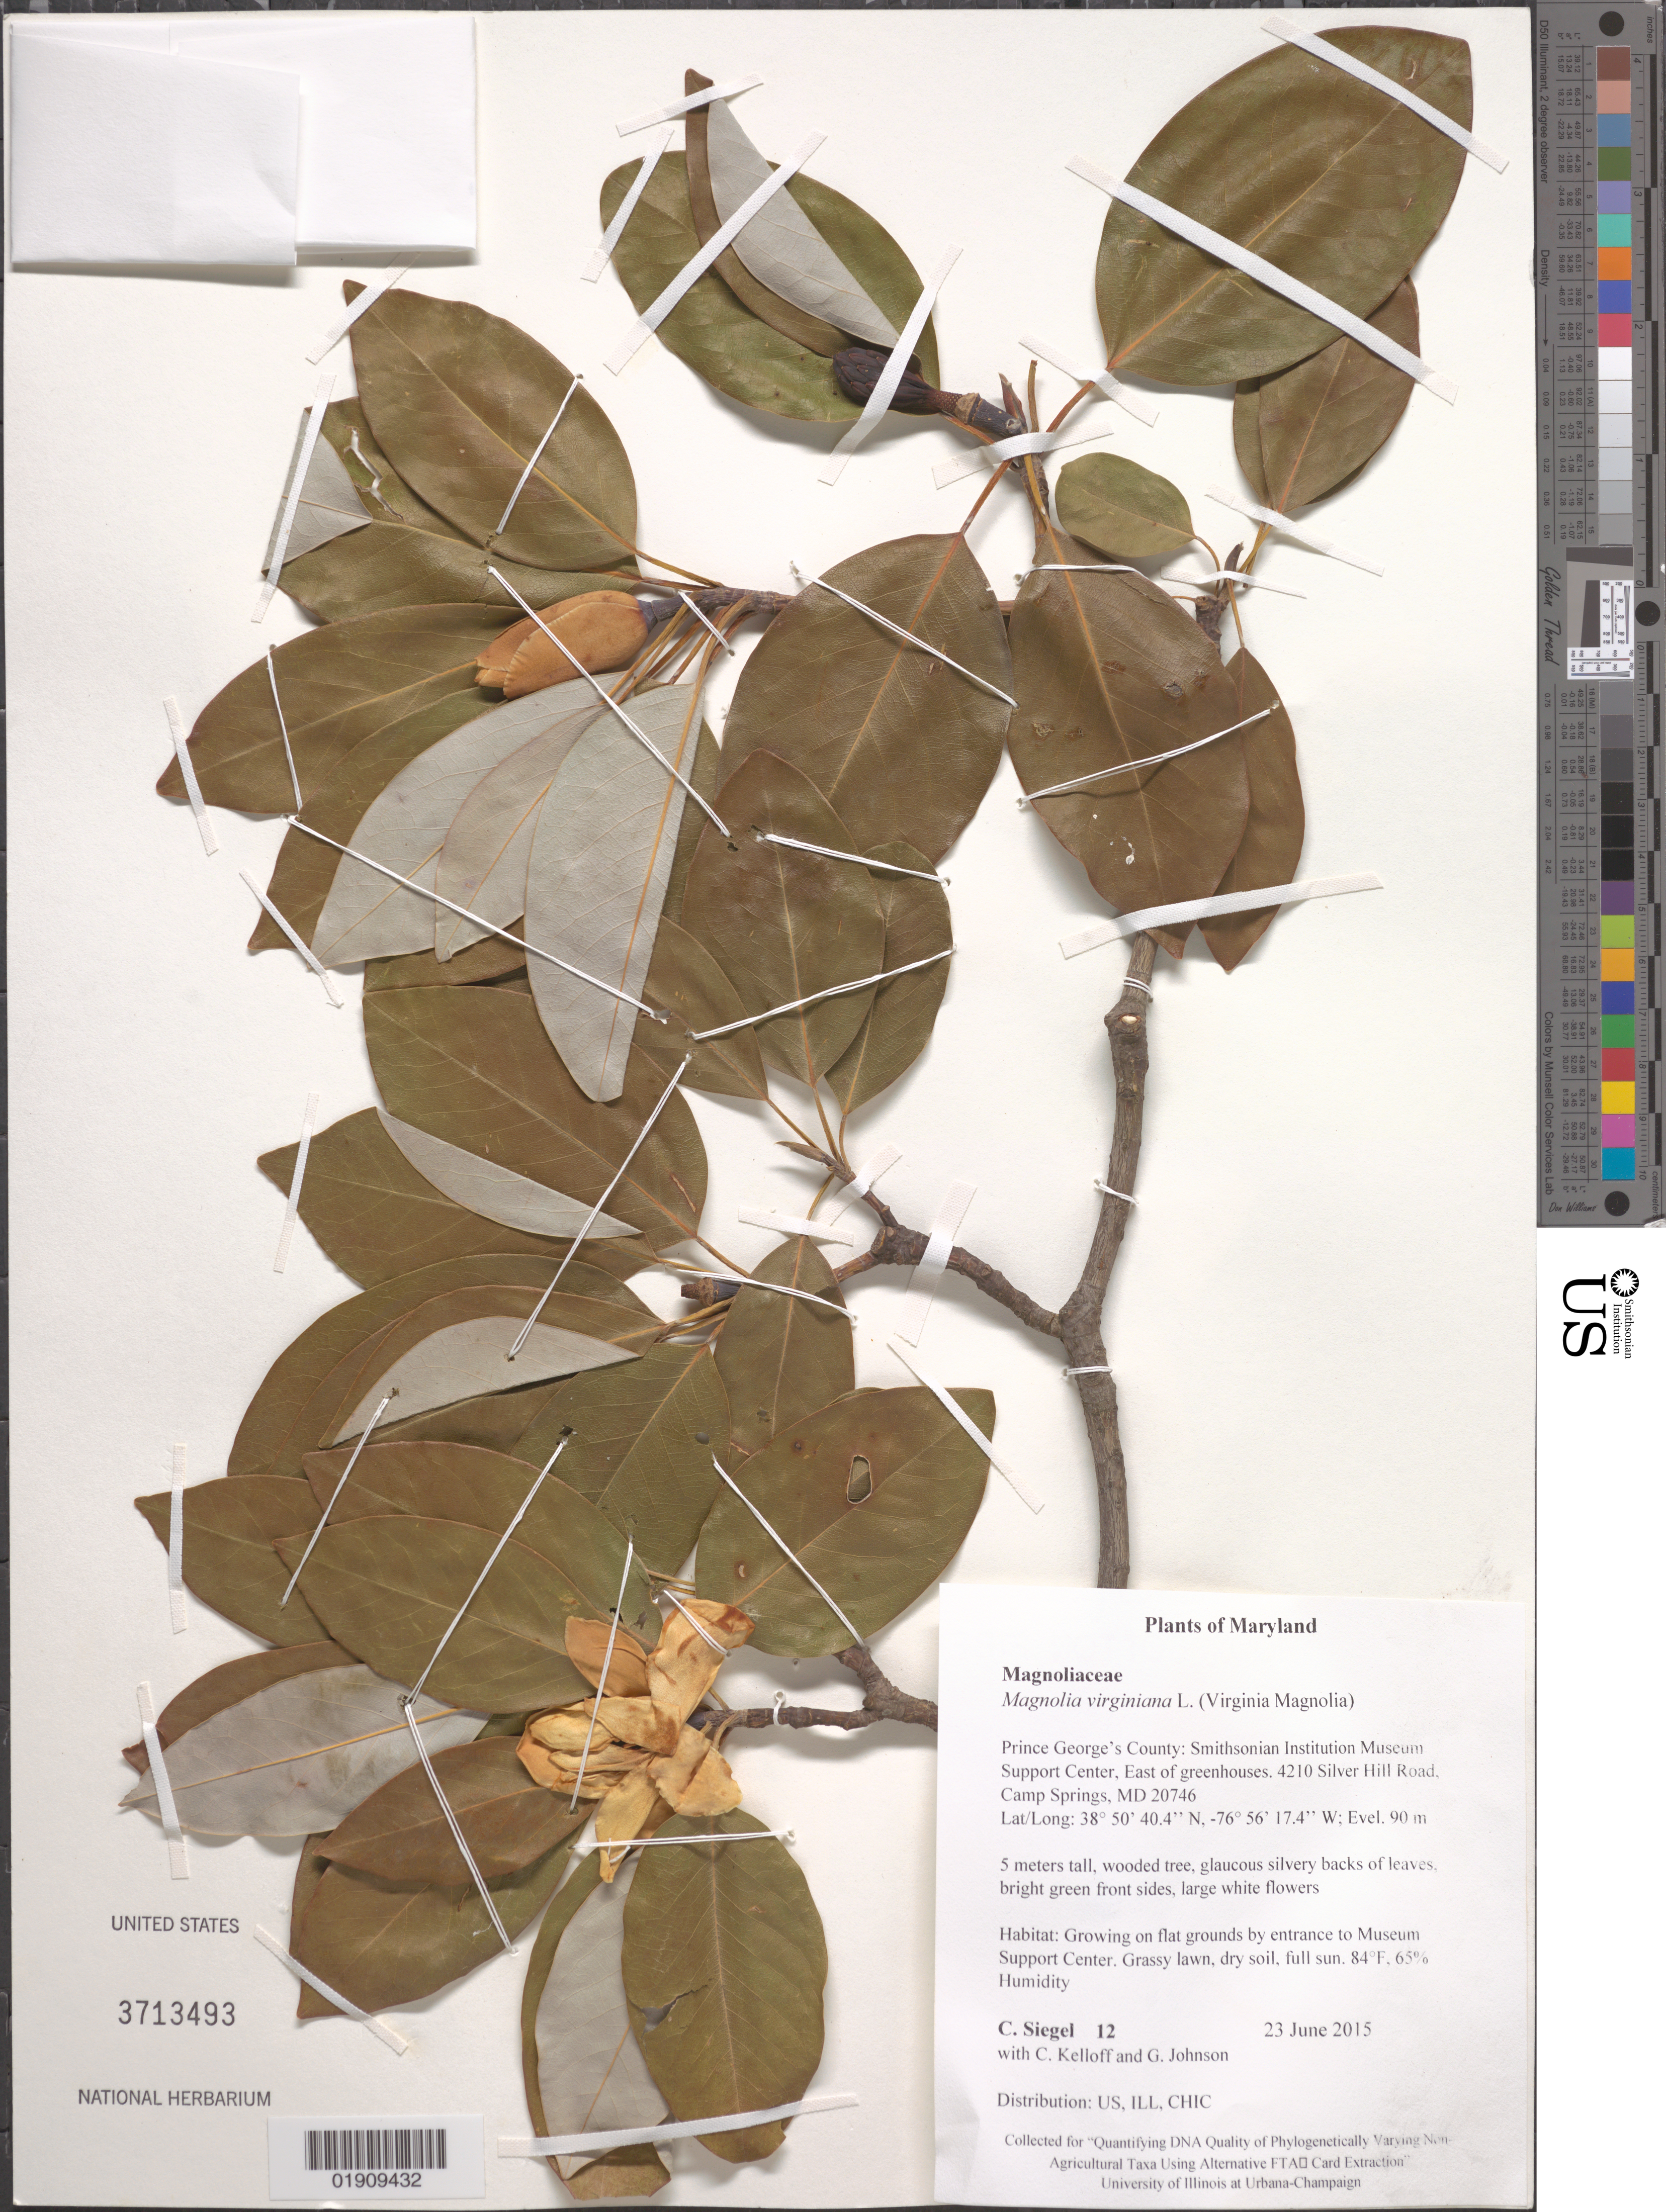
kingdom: Plantae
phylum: Tracheophyta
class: Magnoliopsida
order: Magnoliales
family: Magnoliaceae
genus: Magnolia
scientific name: Magnolia virginiana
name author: L.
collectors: C. Siegel, C. L. Kelloff & G. Johnson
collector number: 12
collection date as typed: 23 June 2015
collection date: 2015-06-23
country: United States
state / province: Maryland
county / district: Prince George's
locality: Smithsonian Institution Museum Support Center, 4210 Silver Hill Road, Camp Springs, MD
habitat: Growing by entrance of building, grassy lawn, dry soil, full sun. 84 degrees F; 65% humidity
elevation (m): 90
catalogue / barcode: US 3713493